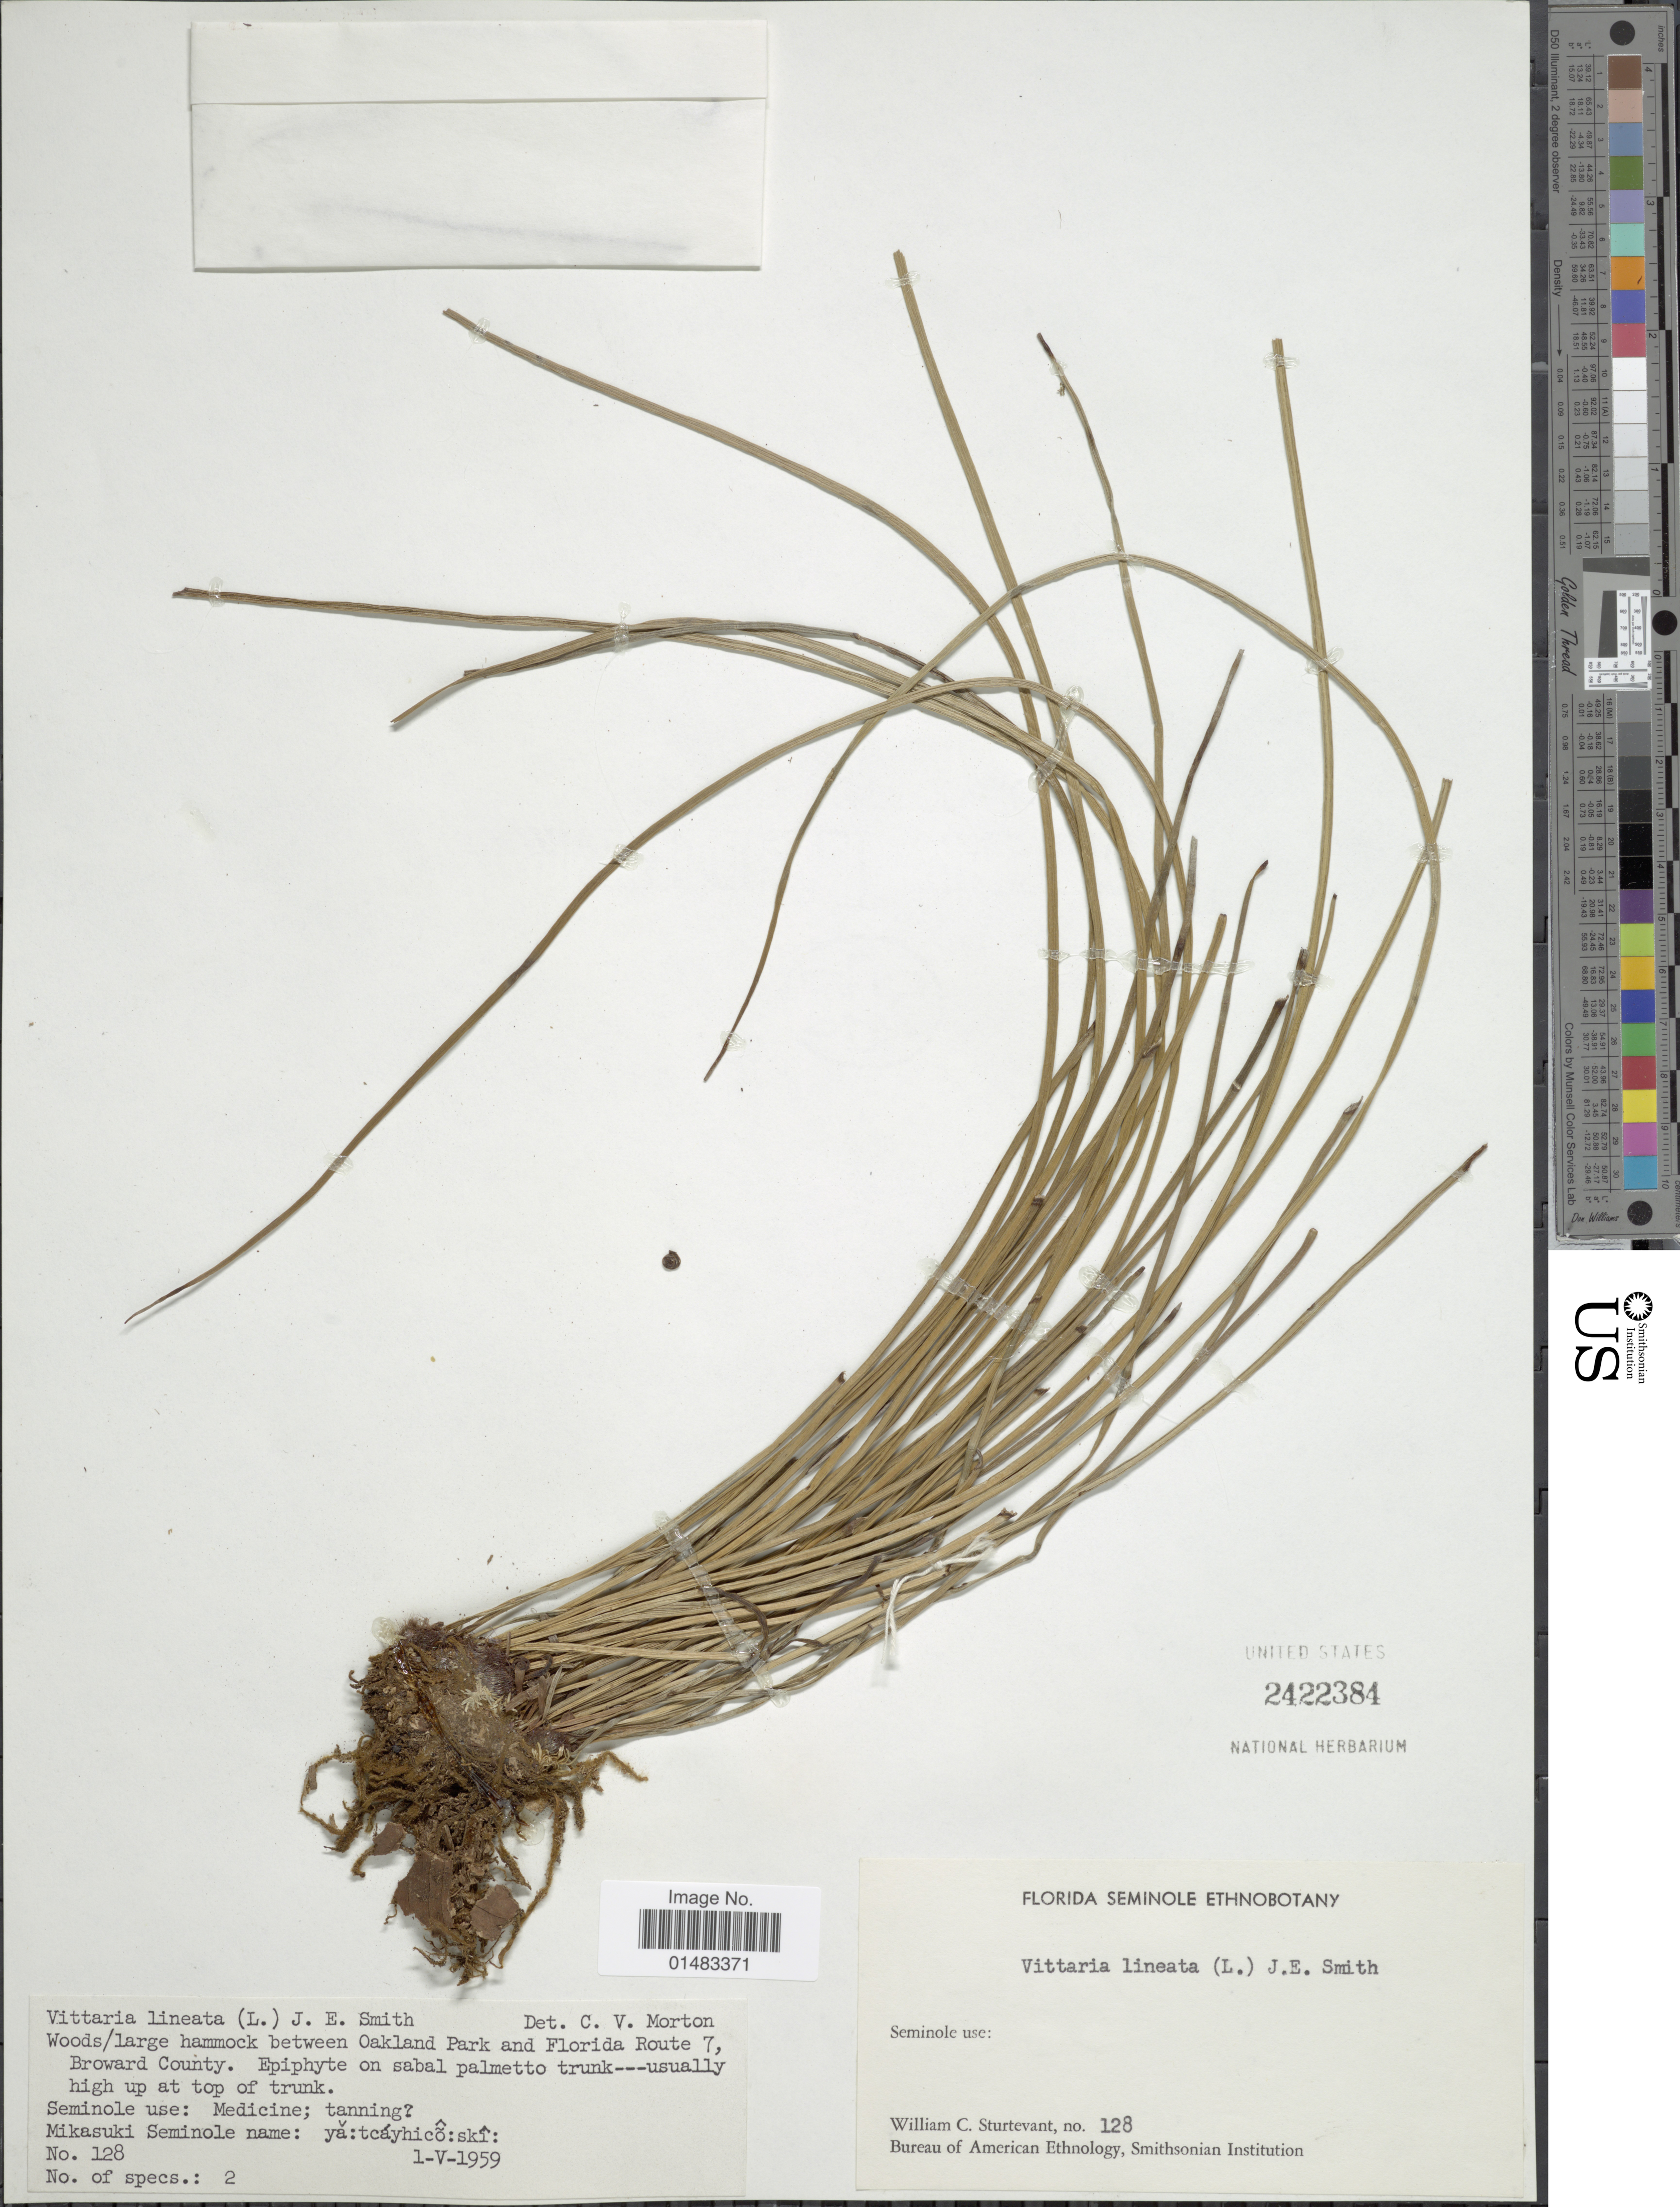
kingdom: Plantae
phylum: Tracheophyta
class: Polypodiopsida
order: Polypodiales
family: Pteridaceae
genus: Vittaria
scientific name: Vittaria lineata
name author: (L.) Sm.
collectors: W. Sturtevant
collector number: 128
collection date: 1959-05-01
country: United States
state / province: Florida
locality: Woods/large hammock between Oakland Park and Florida Route &, Broward County. Epiphyte on sabal palmetto trunk, usually high up at top of trunk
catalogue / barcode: US 2422384